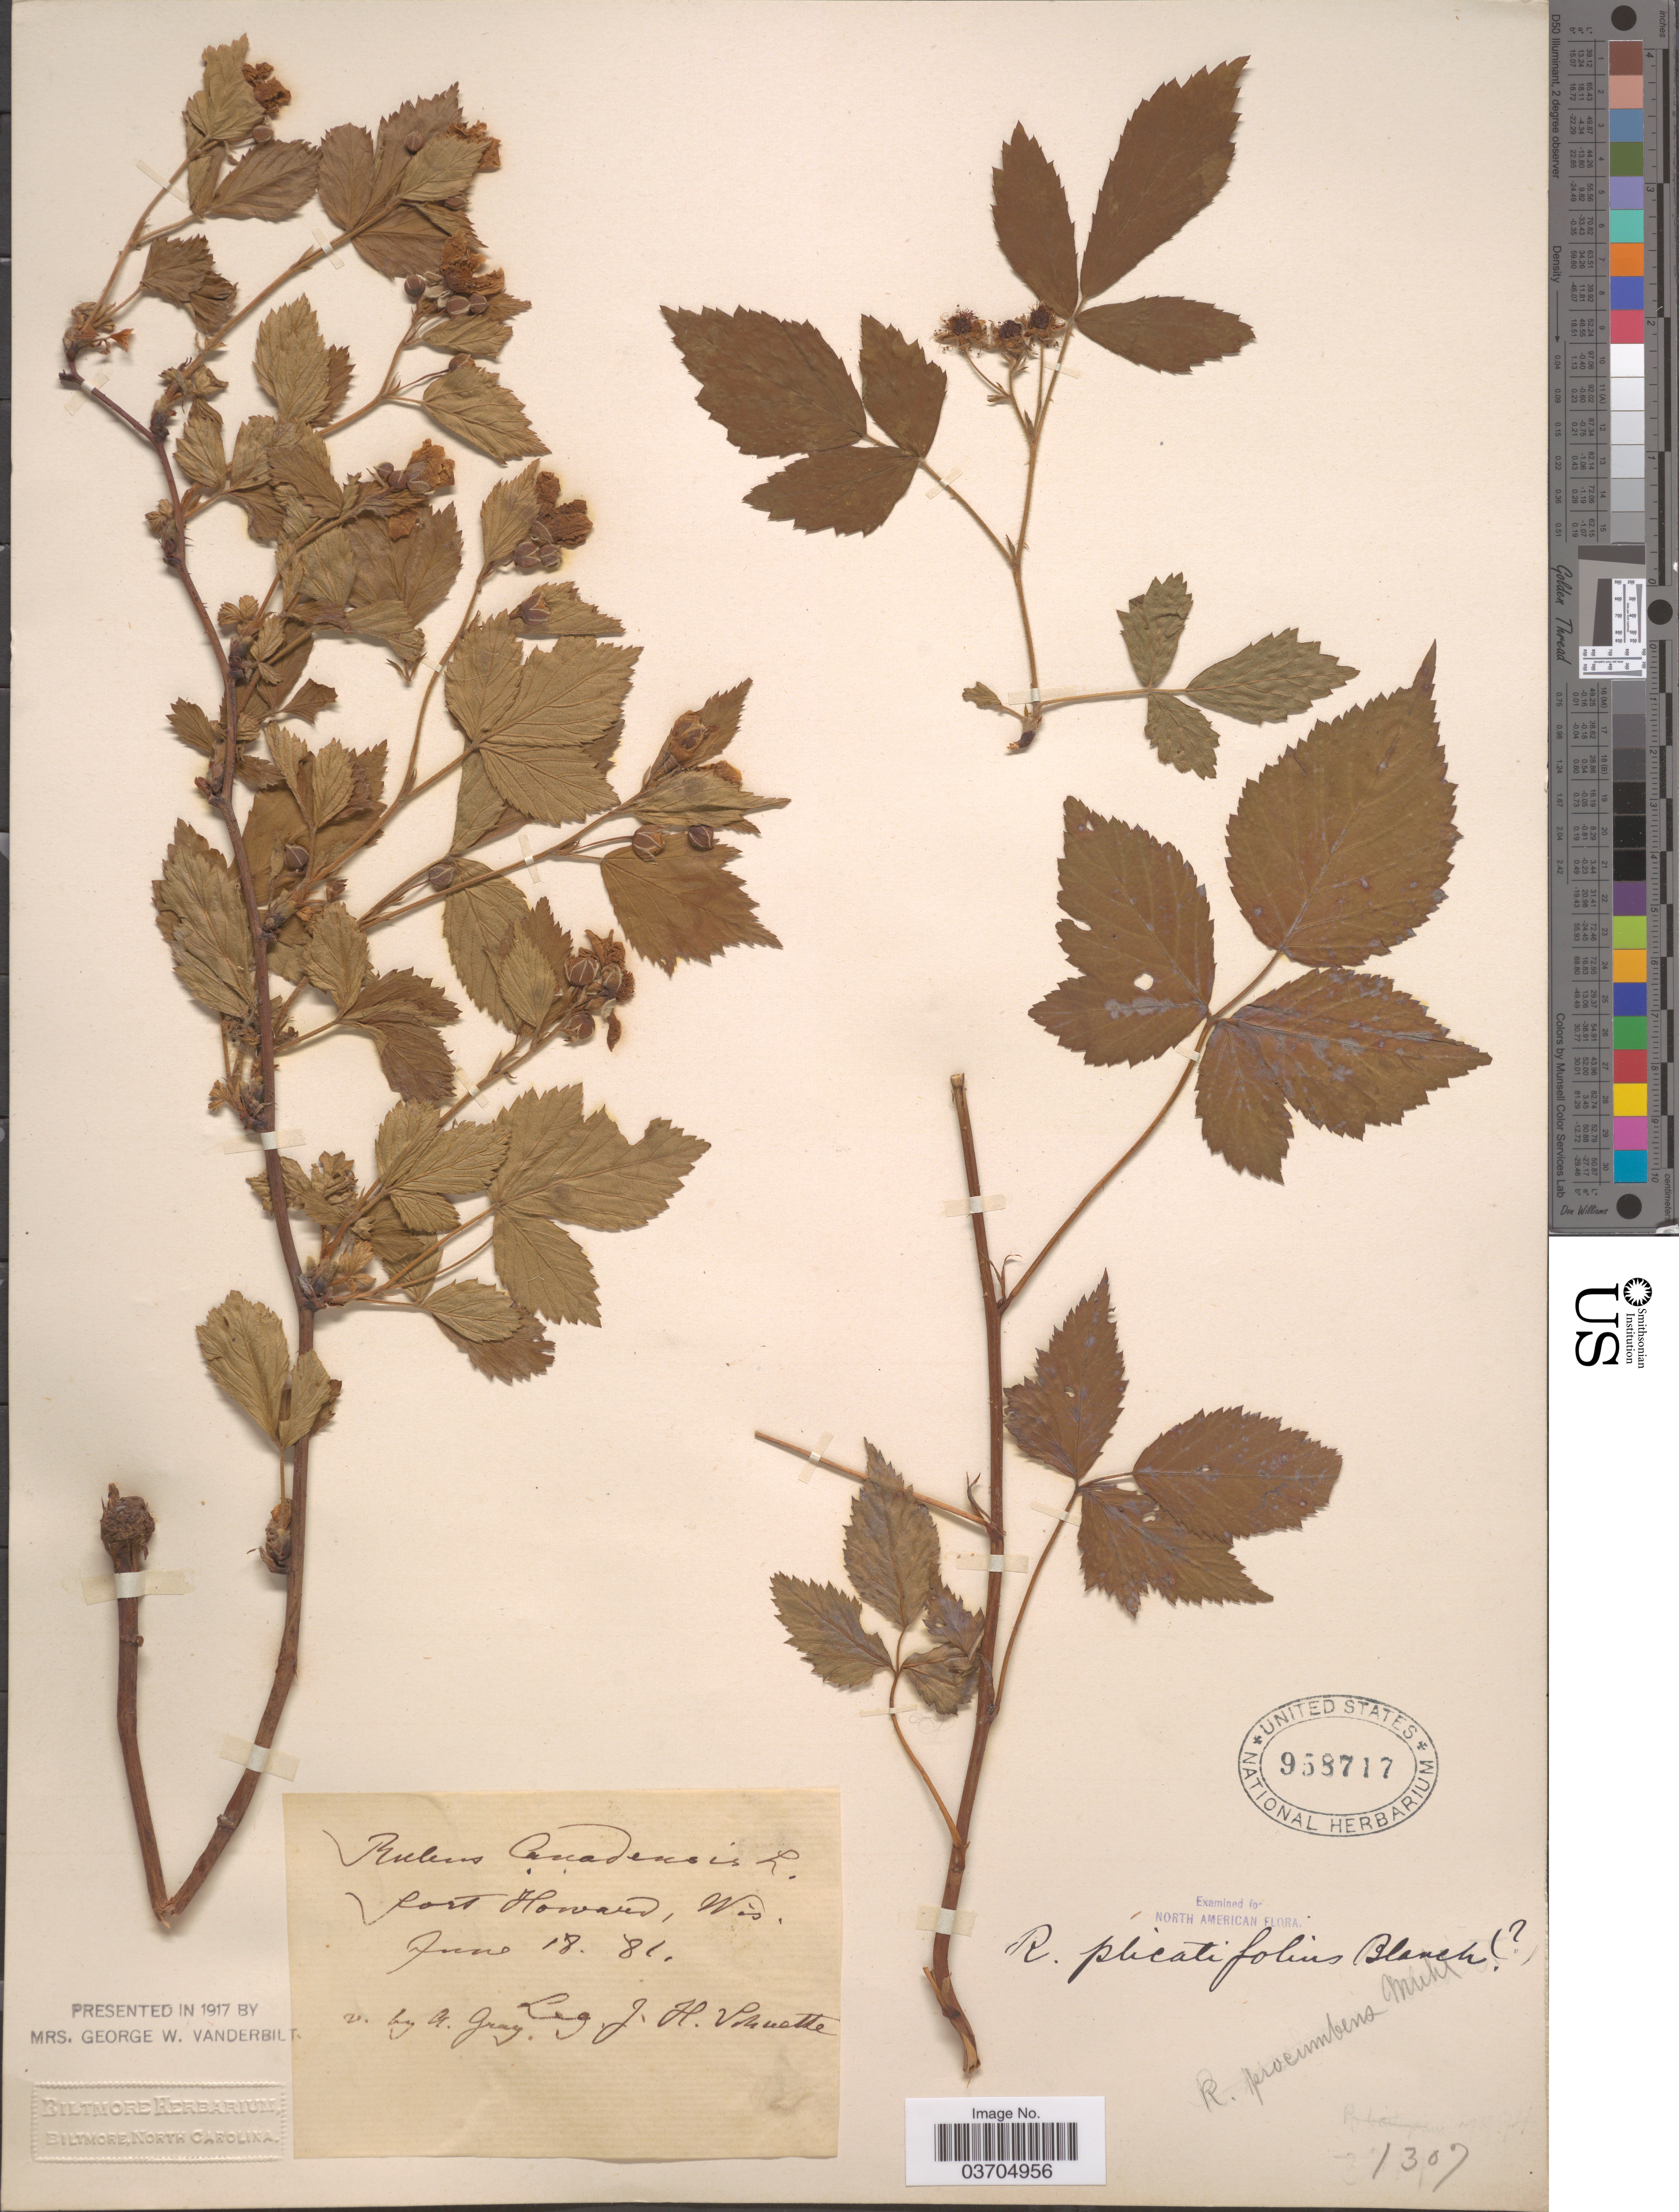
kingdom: Plantae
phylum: Tracheophyta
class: Magnoliopsida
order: Rosales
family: Rosaceae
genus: Rubus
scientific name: Rubus procumbens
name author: Muhl.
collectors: J. H. Schuette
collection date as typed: Transcribed d/m/y: 18/6/81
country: United States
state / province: Wisconsin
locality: Fort Howard.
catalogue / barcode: US 958717